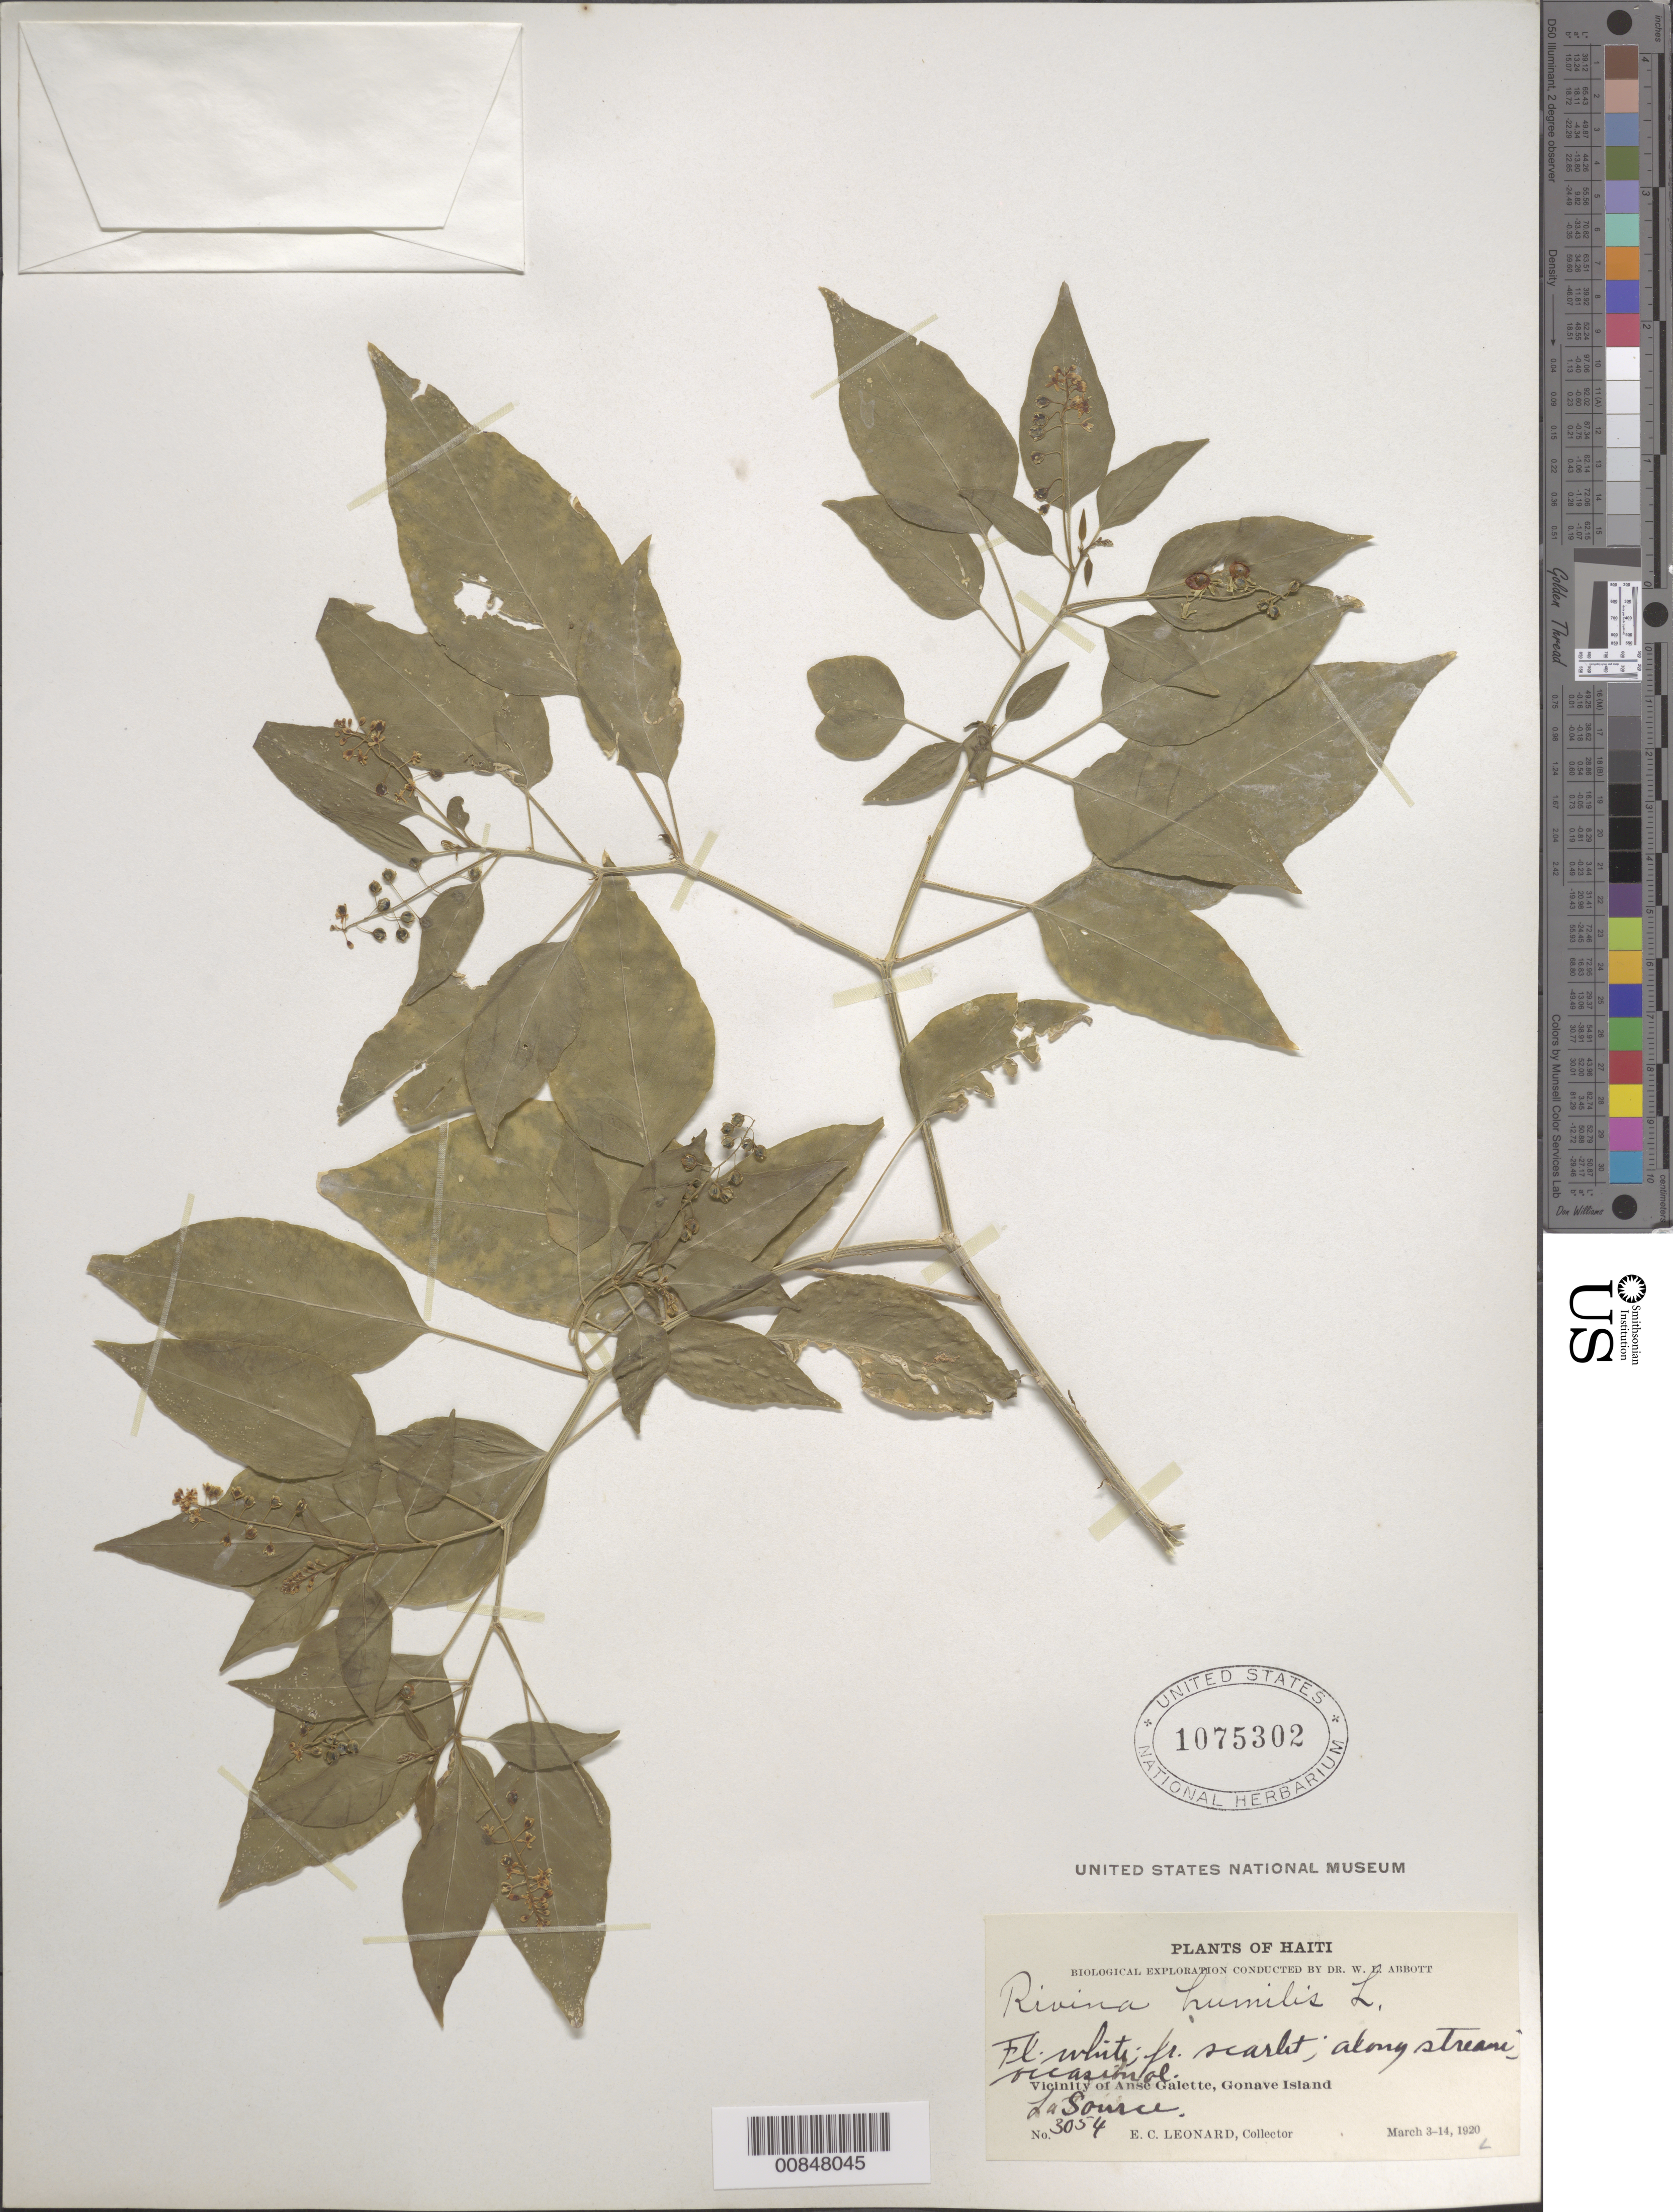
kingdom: Plantae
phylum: Tracheophyta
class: Magnoliopsida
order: Caryophyllales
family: Phytolaccaceae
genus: Rivina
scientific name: Rivina humilis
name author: L.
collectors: E. C. Leonard & W. L. Abbott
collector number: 3054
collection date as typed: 03 Mar 1920 to 14 Mar 1920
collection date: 1920-03-03/1920-03-14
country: Haiti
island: Gonave I.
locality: Vicinity of Anse Galette, Gonave Island. La Source.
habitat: Along stream.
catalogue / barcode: US 1075302